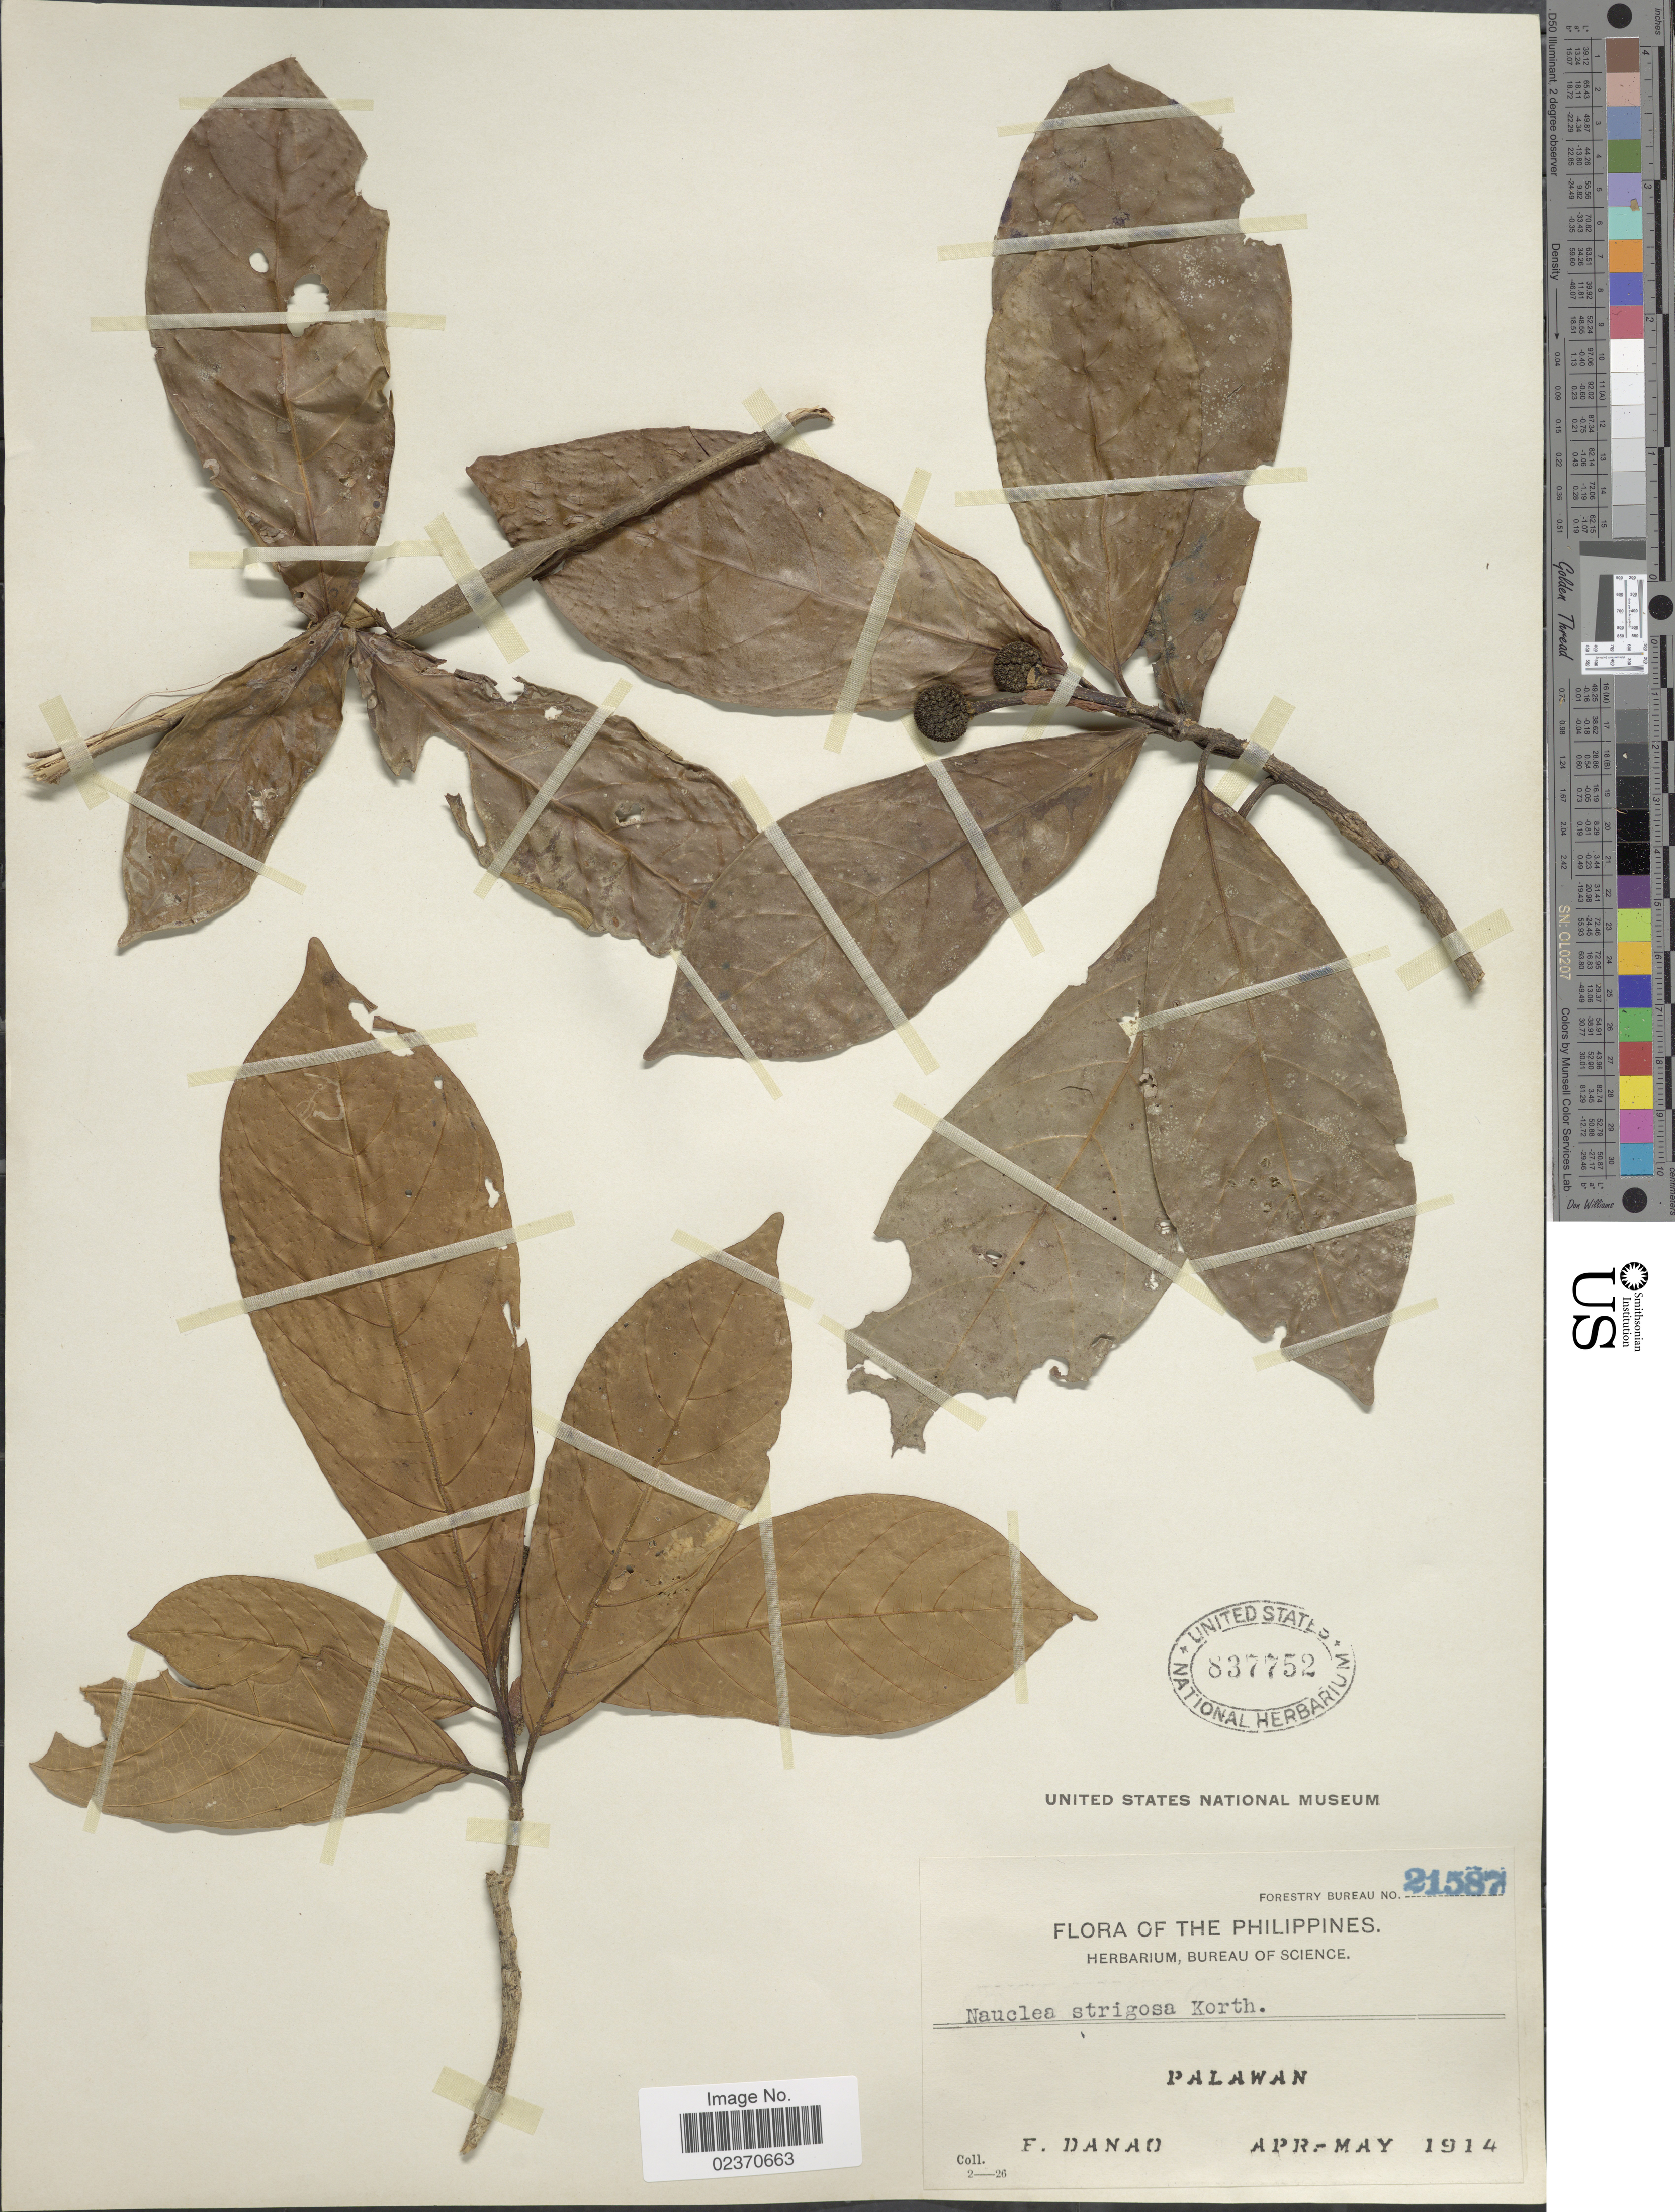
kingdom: Plantae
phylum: Tracheophyta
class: Magnoliopsida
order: Gentianales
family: Rubiaceae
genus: Myrmeconauclea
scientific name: Myrmeconauclea strigosa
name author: (Korth.) Merr.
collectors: F. Danao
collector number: Forestry Bureau 21587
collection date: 1914-04/1914-05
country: Philippines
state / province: Mimaropa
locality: Palawan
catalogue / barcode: US 837752